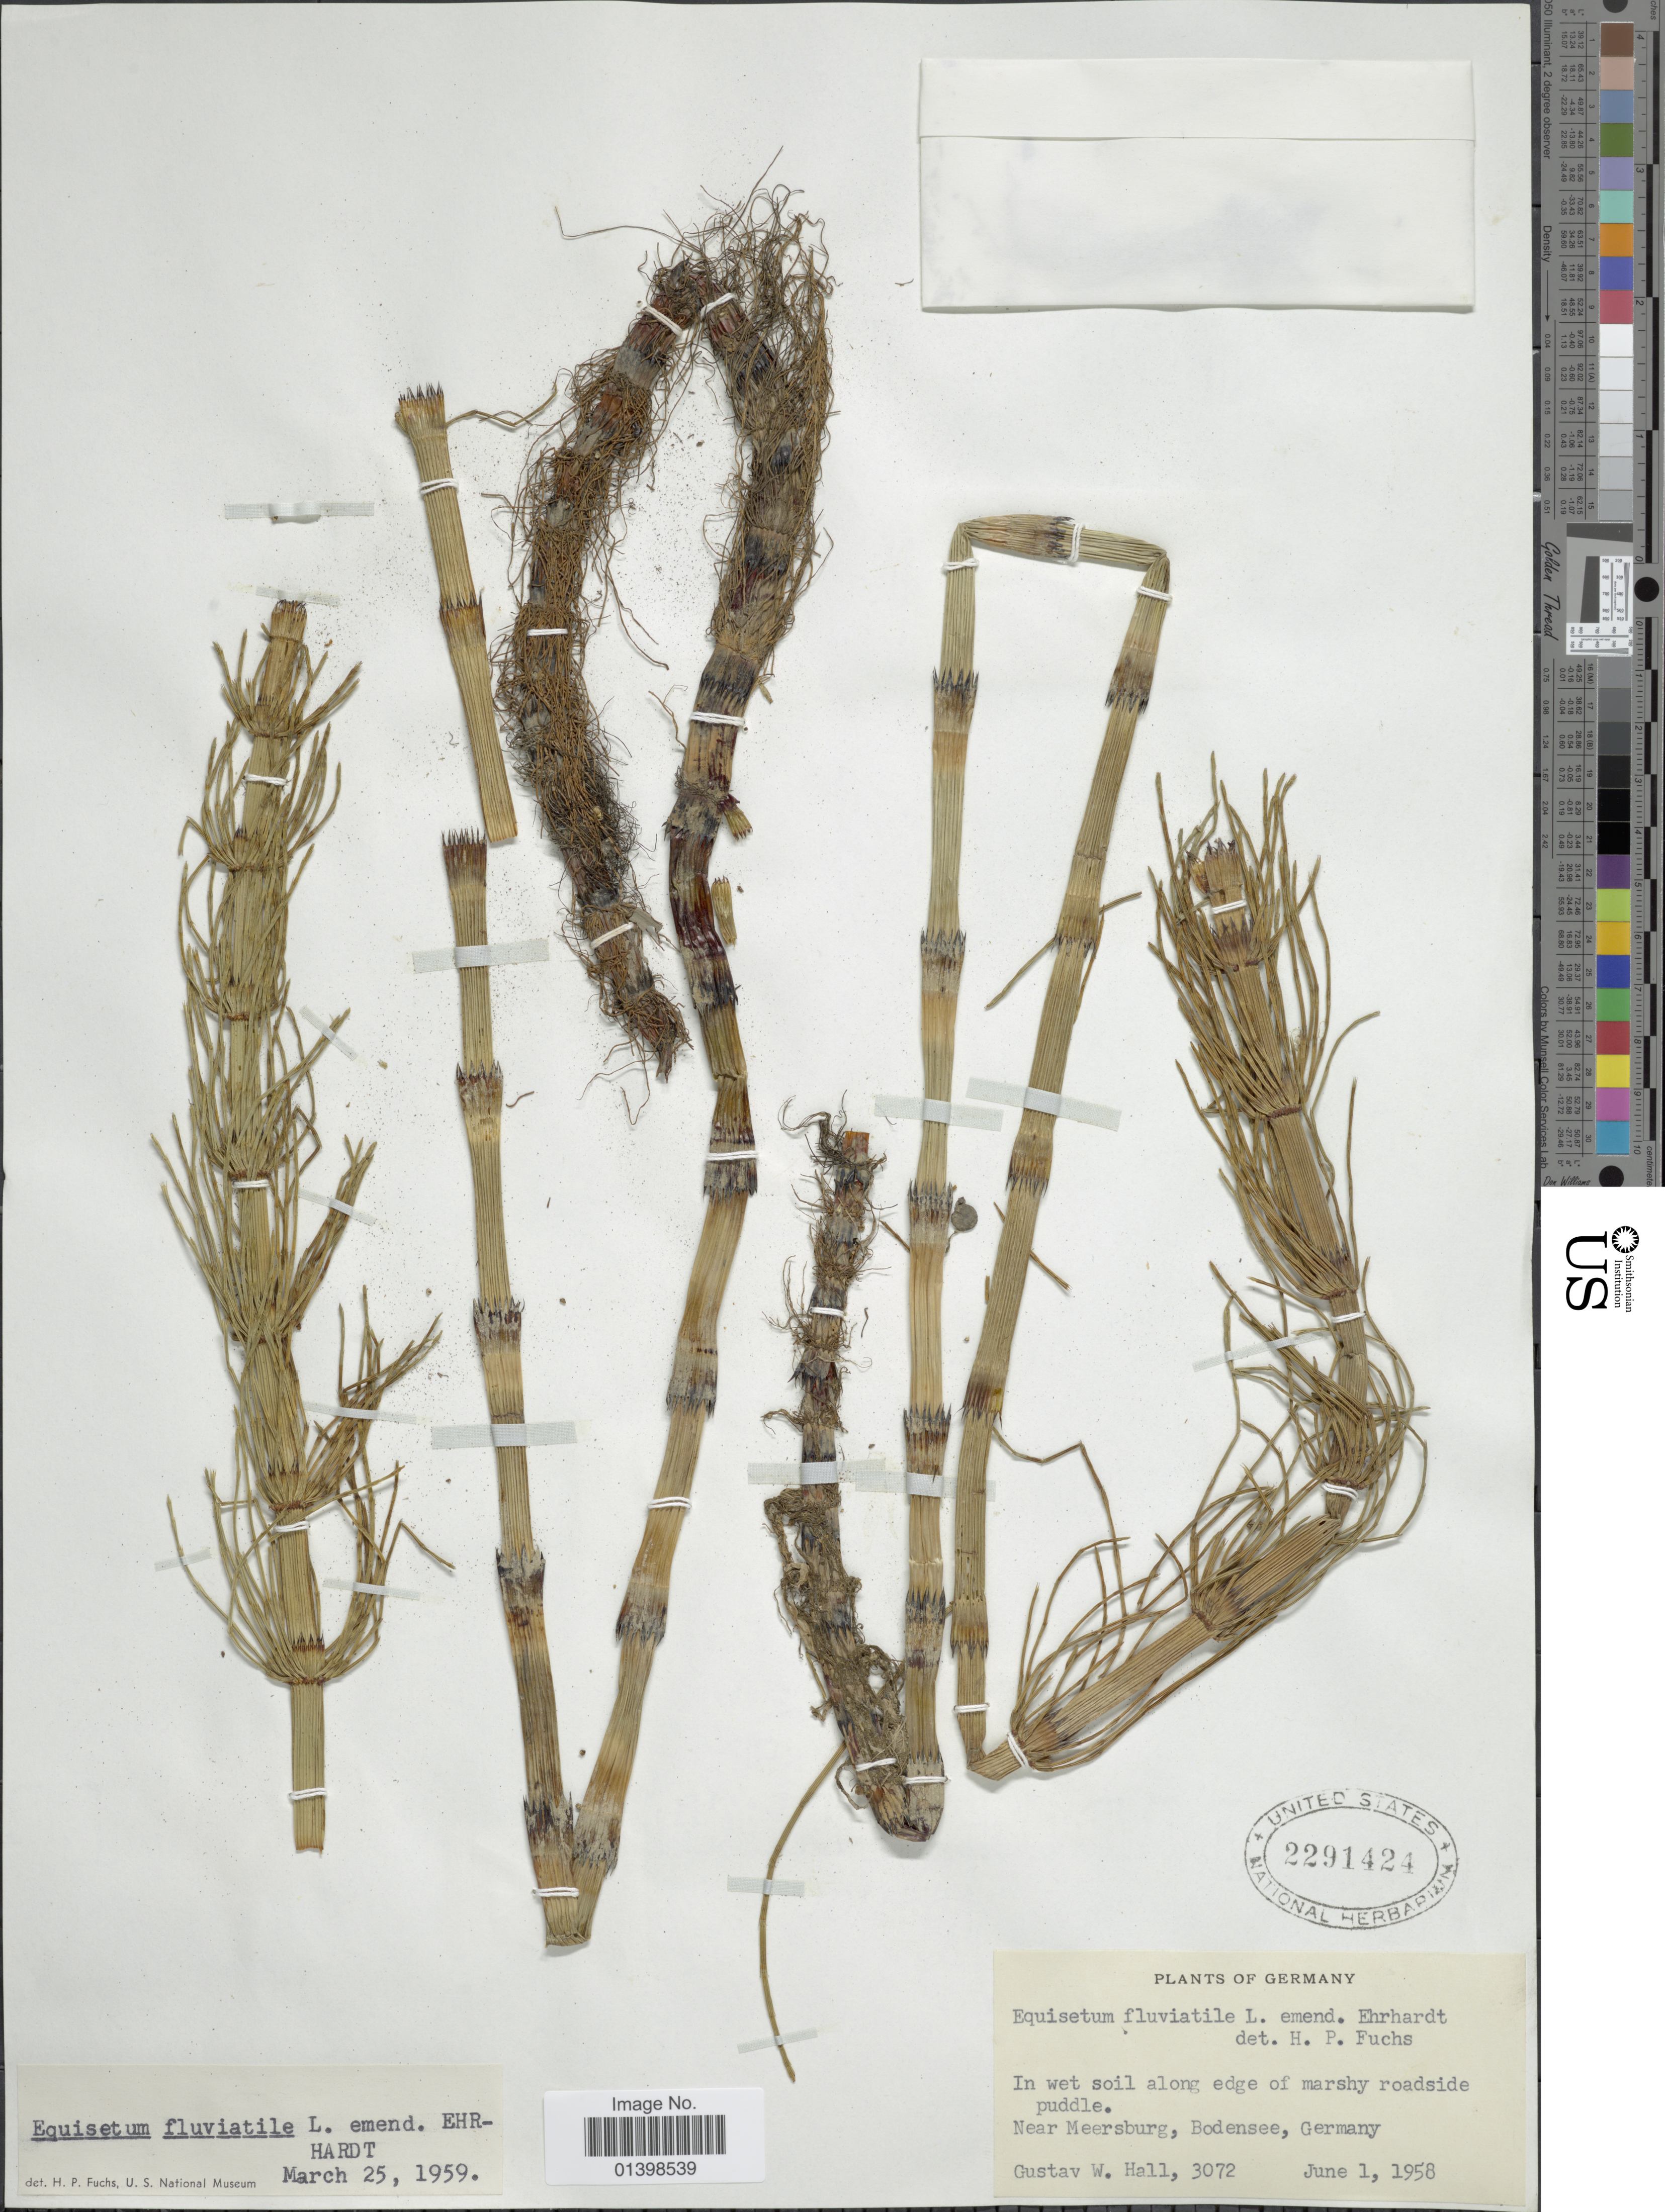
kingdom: Plantae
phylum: Tracheophyta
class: Polypodiopsida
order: Equisetales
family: Equisetaceae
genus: Equisetum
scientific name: Equisetum fluviatile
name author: L.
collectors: G. Hall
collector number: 3072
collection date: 1958-06-01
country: Germany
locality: Near Meersburg, Bodensee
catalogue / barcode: US 2291424